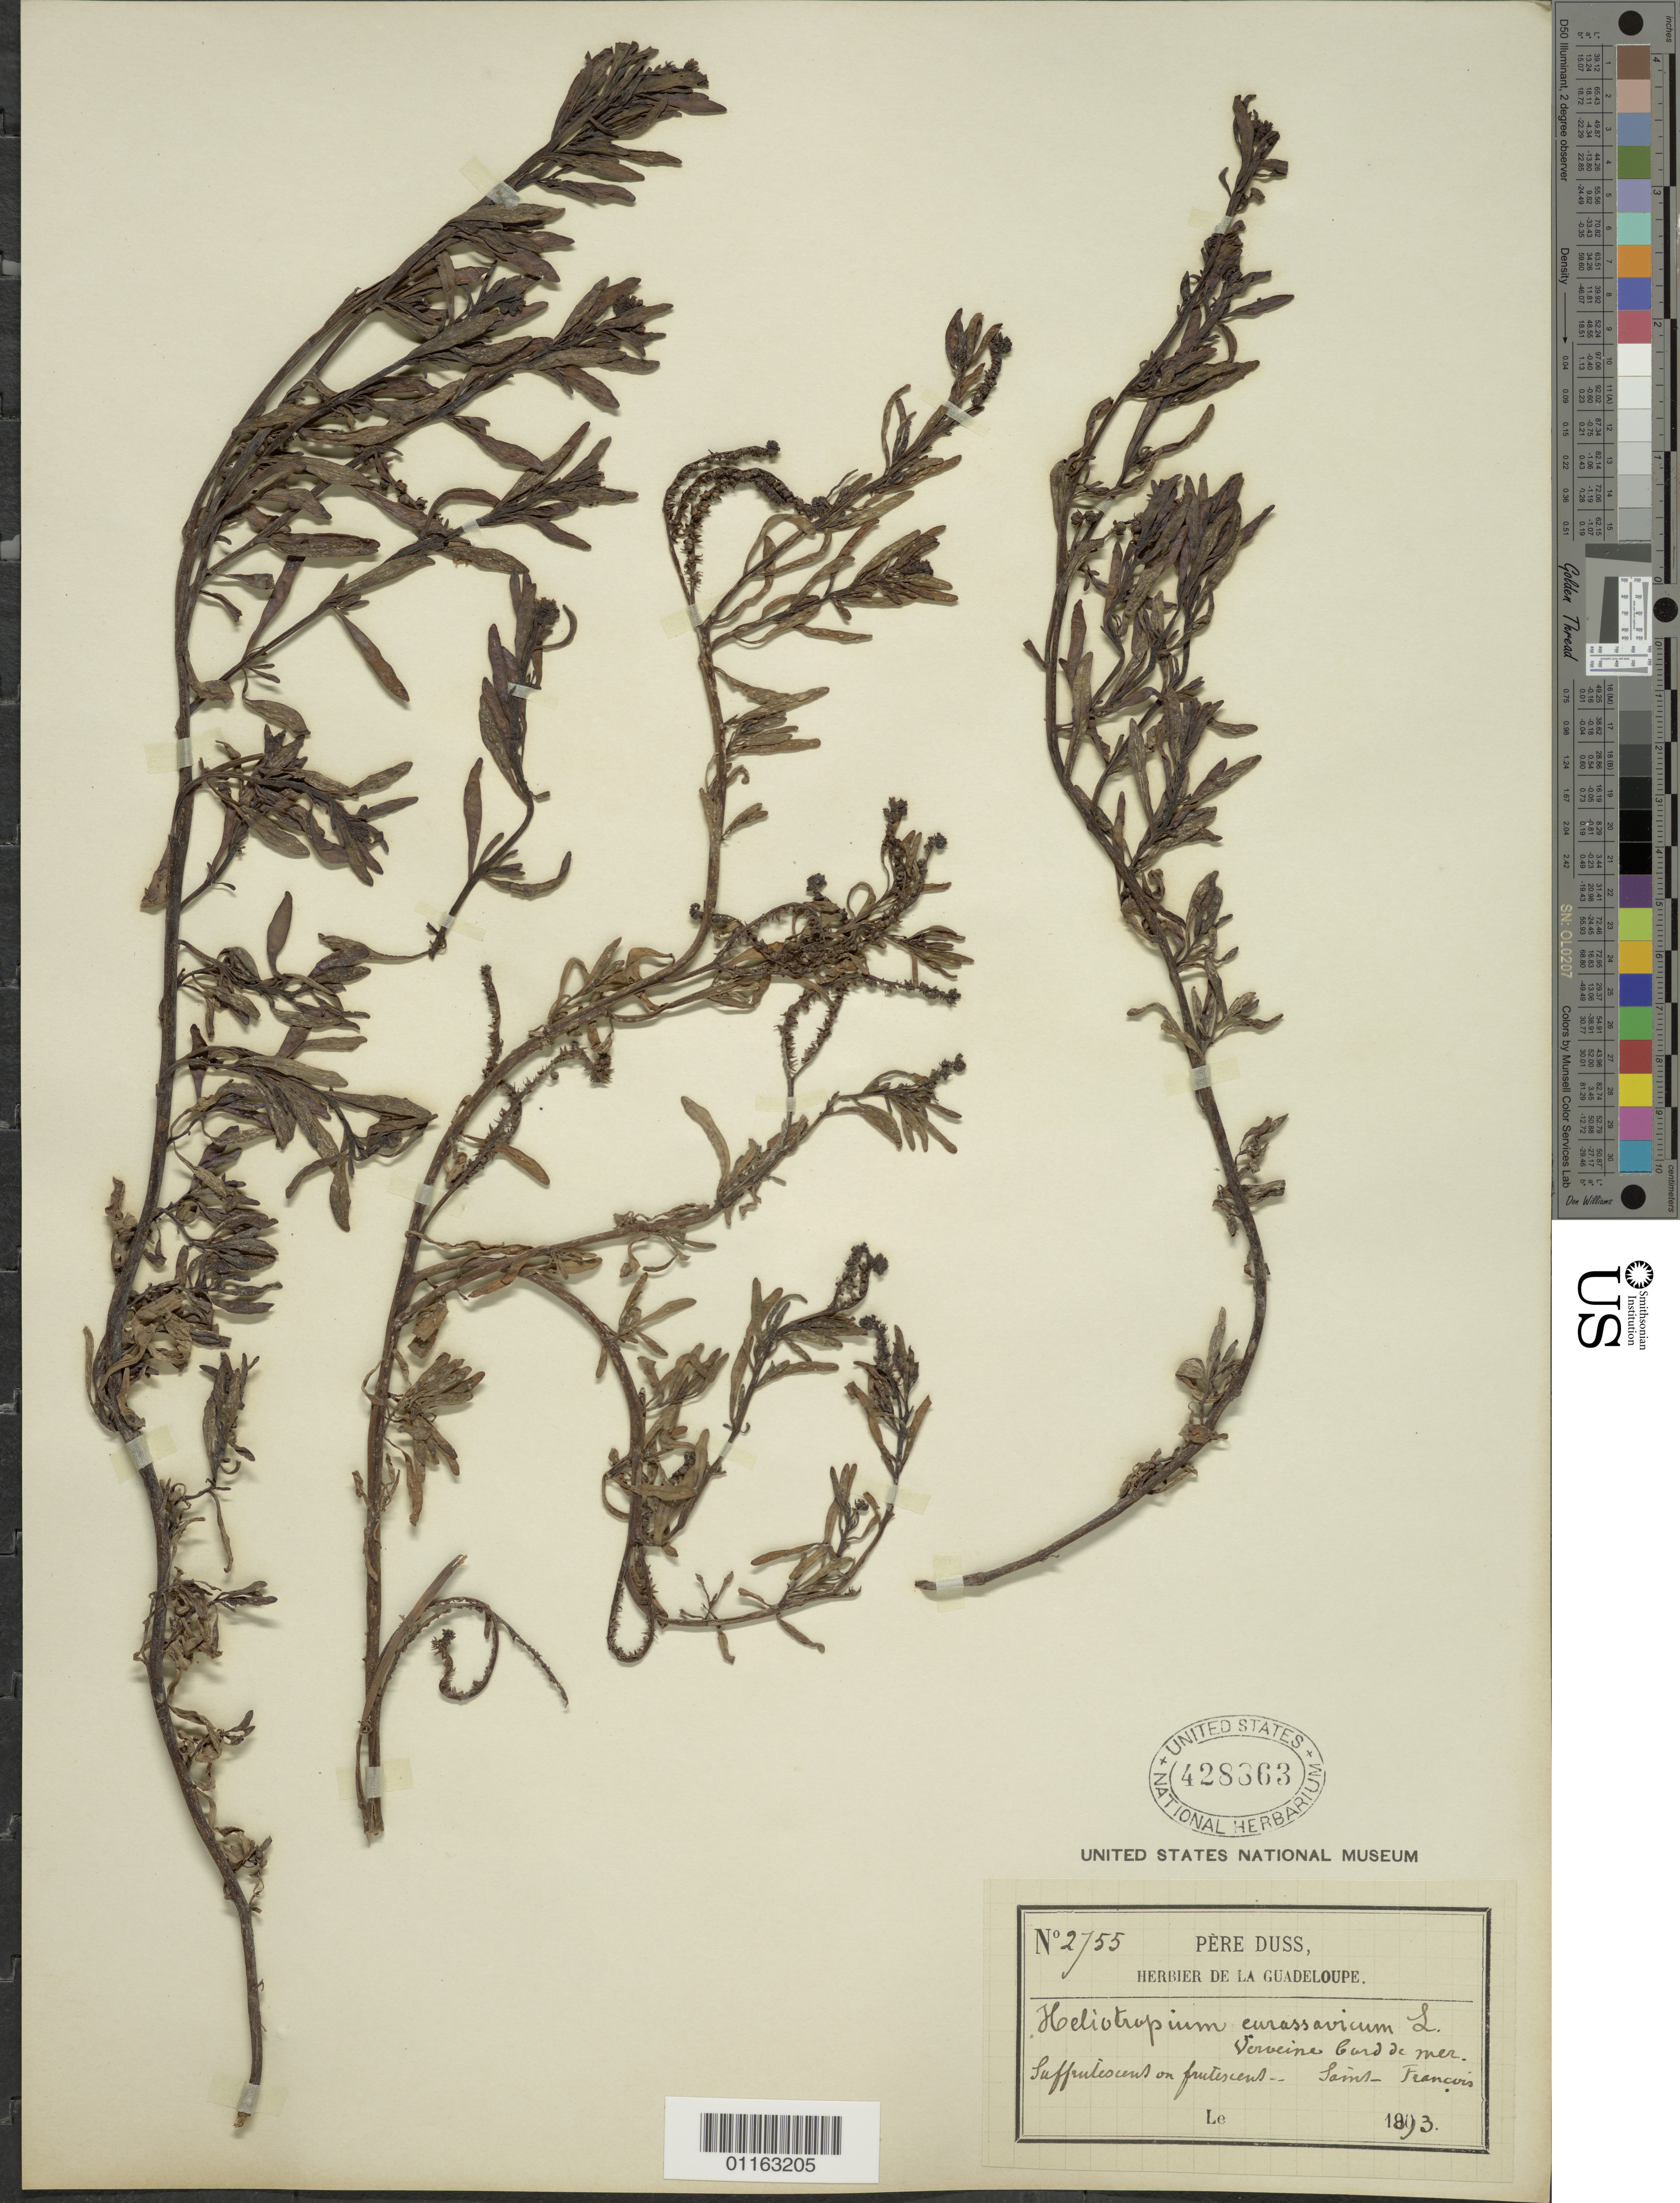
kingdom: Plantae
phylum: Tracheophyta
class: Magnoliopsida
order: Boraginales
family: Heliotropiaceae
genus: Heliotropium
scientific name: Heliotropium curassavicum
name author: L.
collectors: Père Duss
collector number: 2755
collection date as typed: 1893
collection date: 1893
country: Guadeloupe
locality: Saint-Francois; verveine bord de mer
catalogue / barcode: US 428363